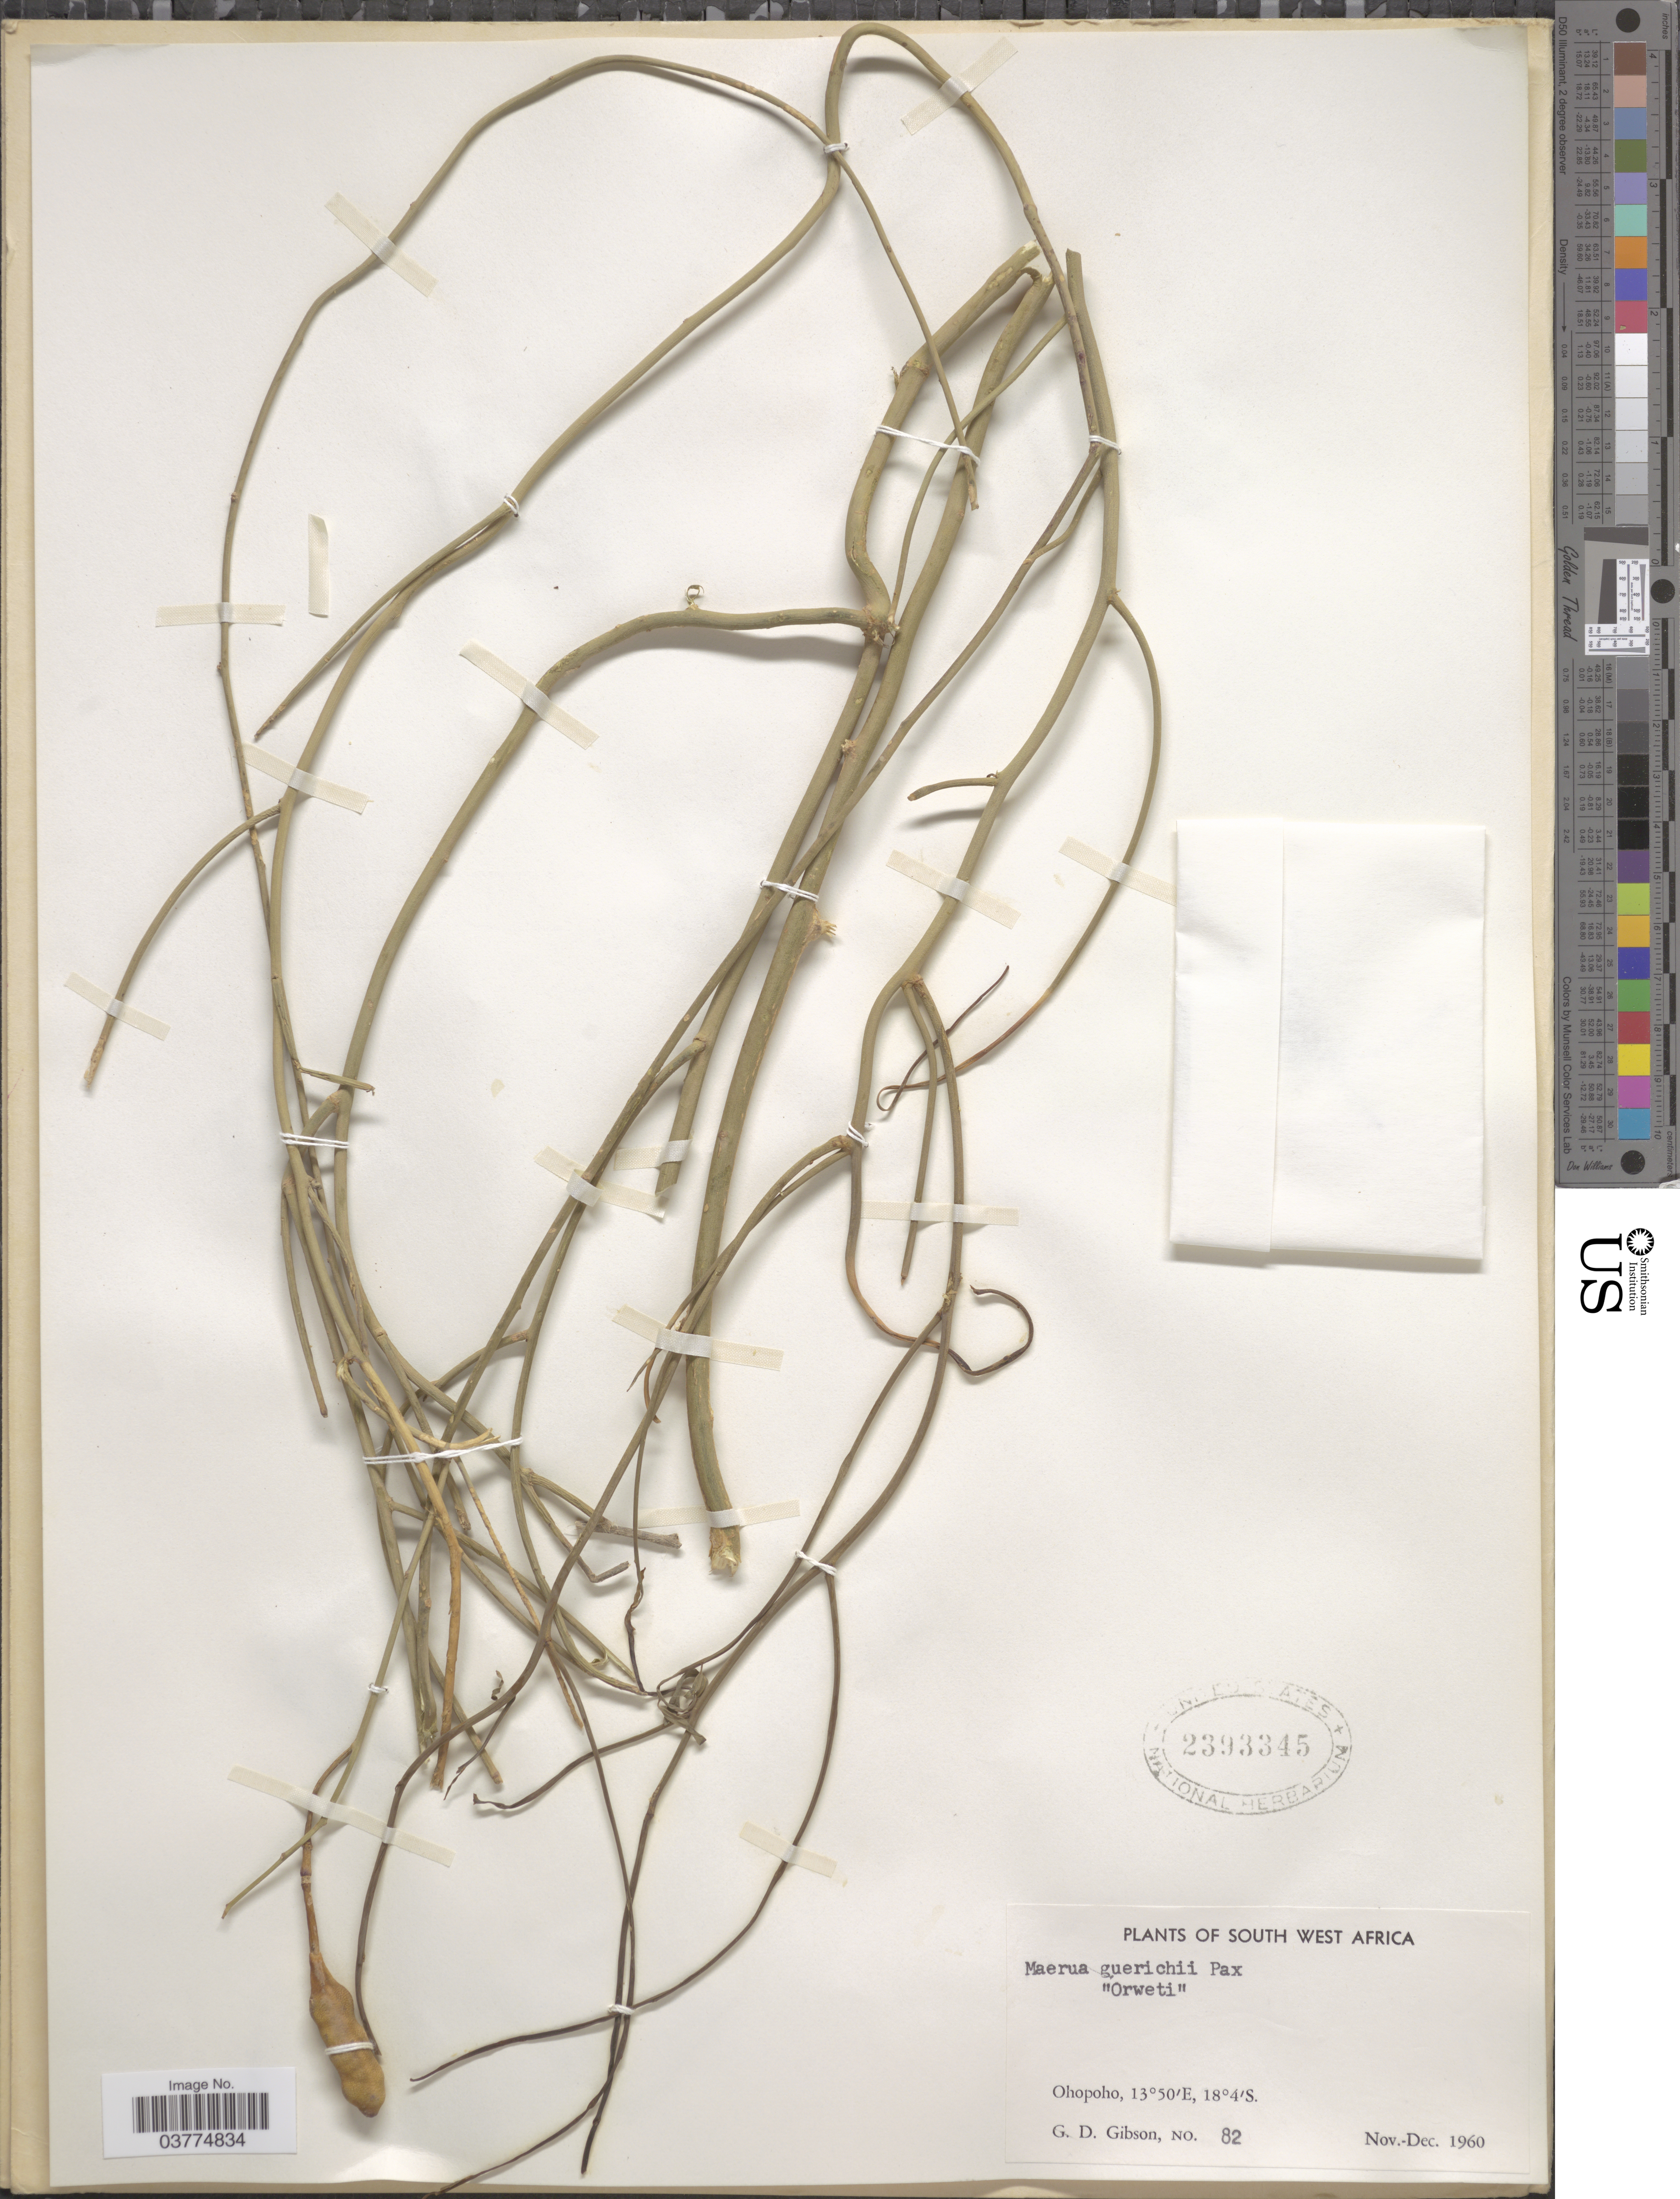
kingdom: Plantae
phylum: Tracheophyta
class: Magnoliopsida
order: Brassicales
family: Capparaceae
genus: Maerua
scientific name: Maerua guerichii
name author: Pax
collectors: G. D. Gibson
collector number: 82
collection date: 1960-11/1960-12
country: Namibia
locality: South West Africa, Ohopoho.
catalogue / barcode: US 2393345